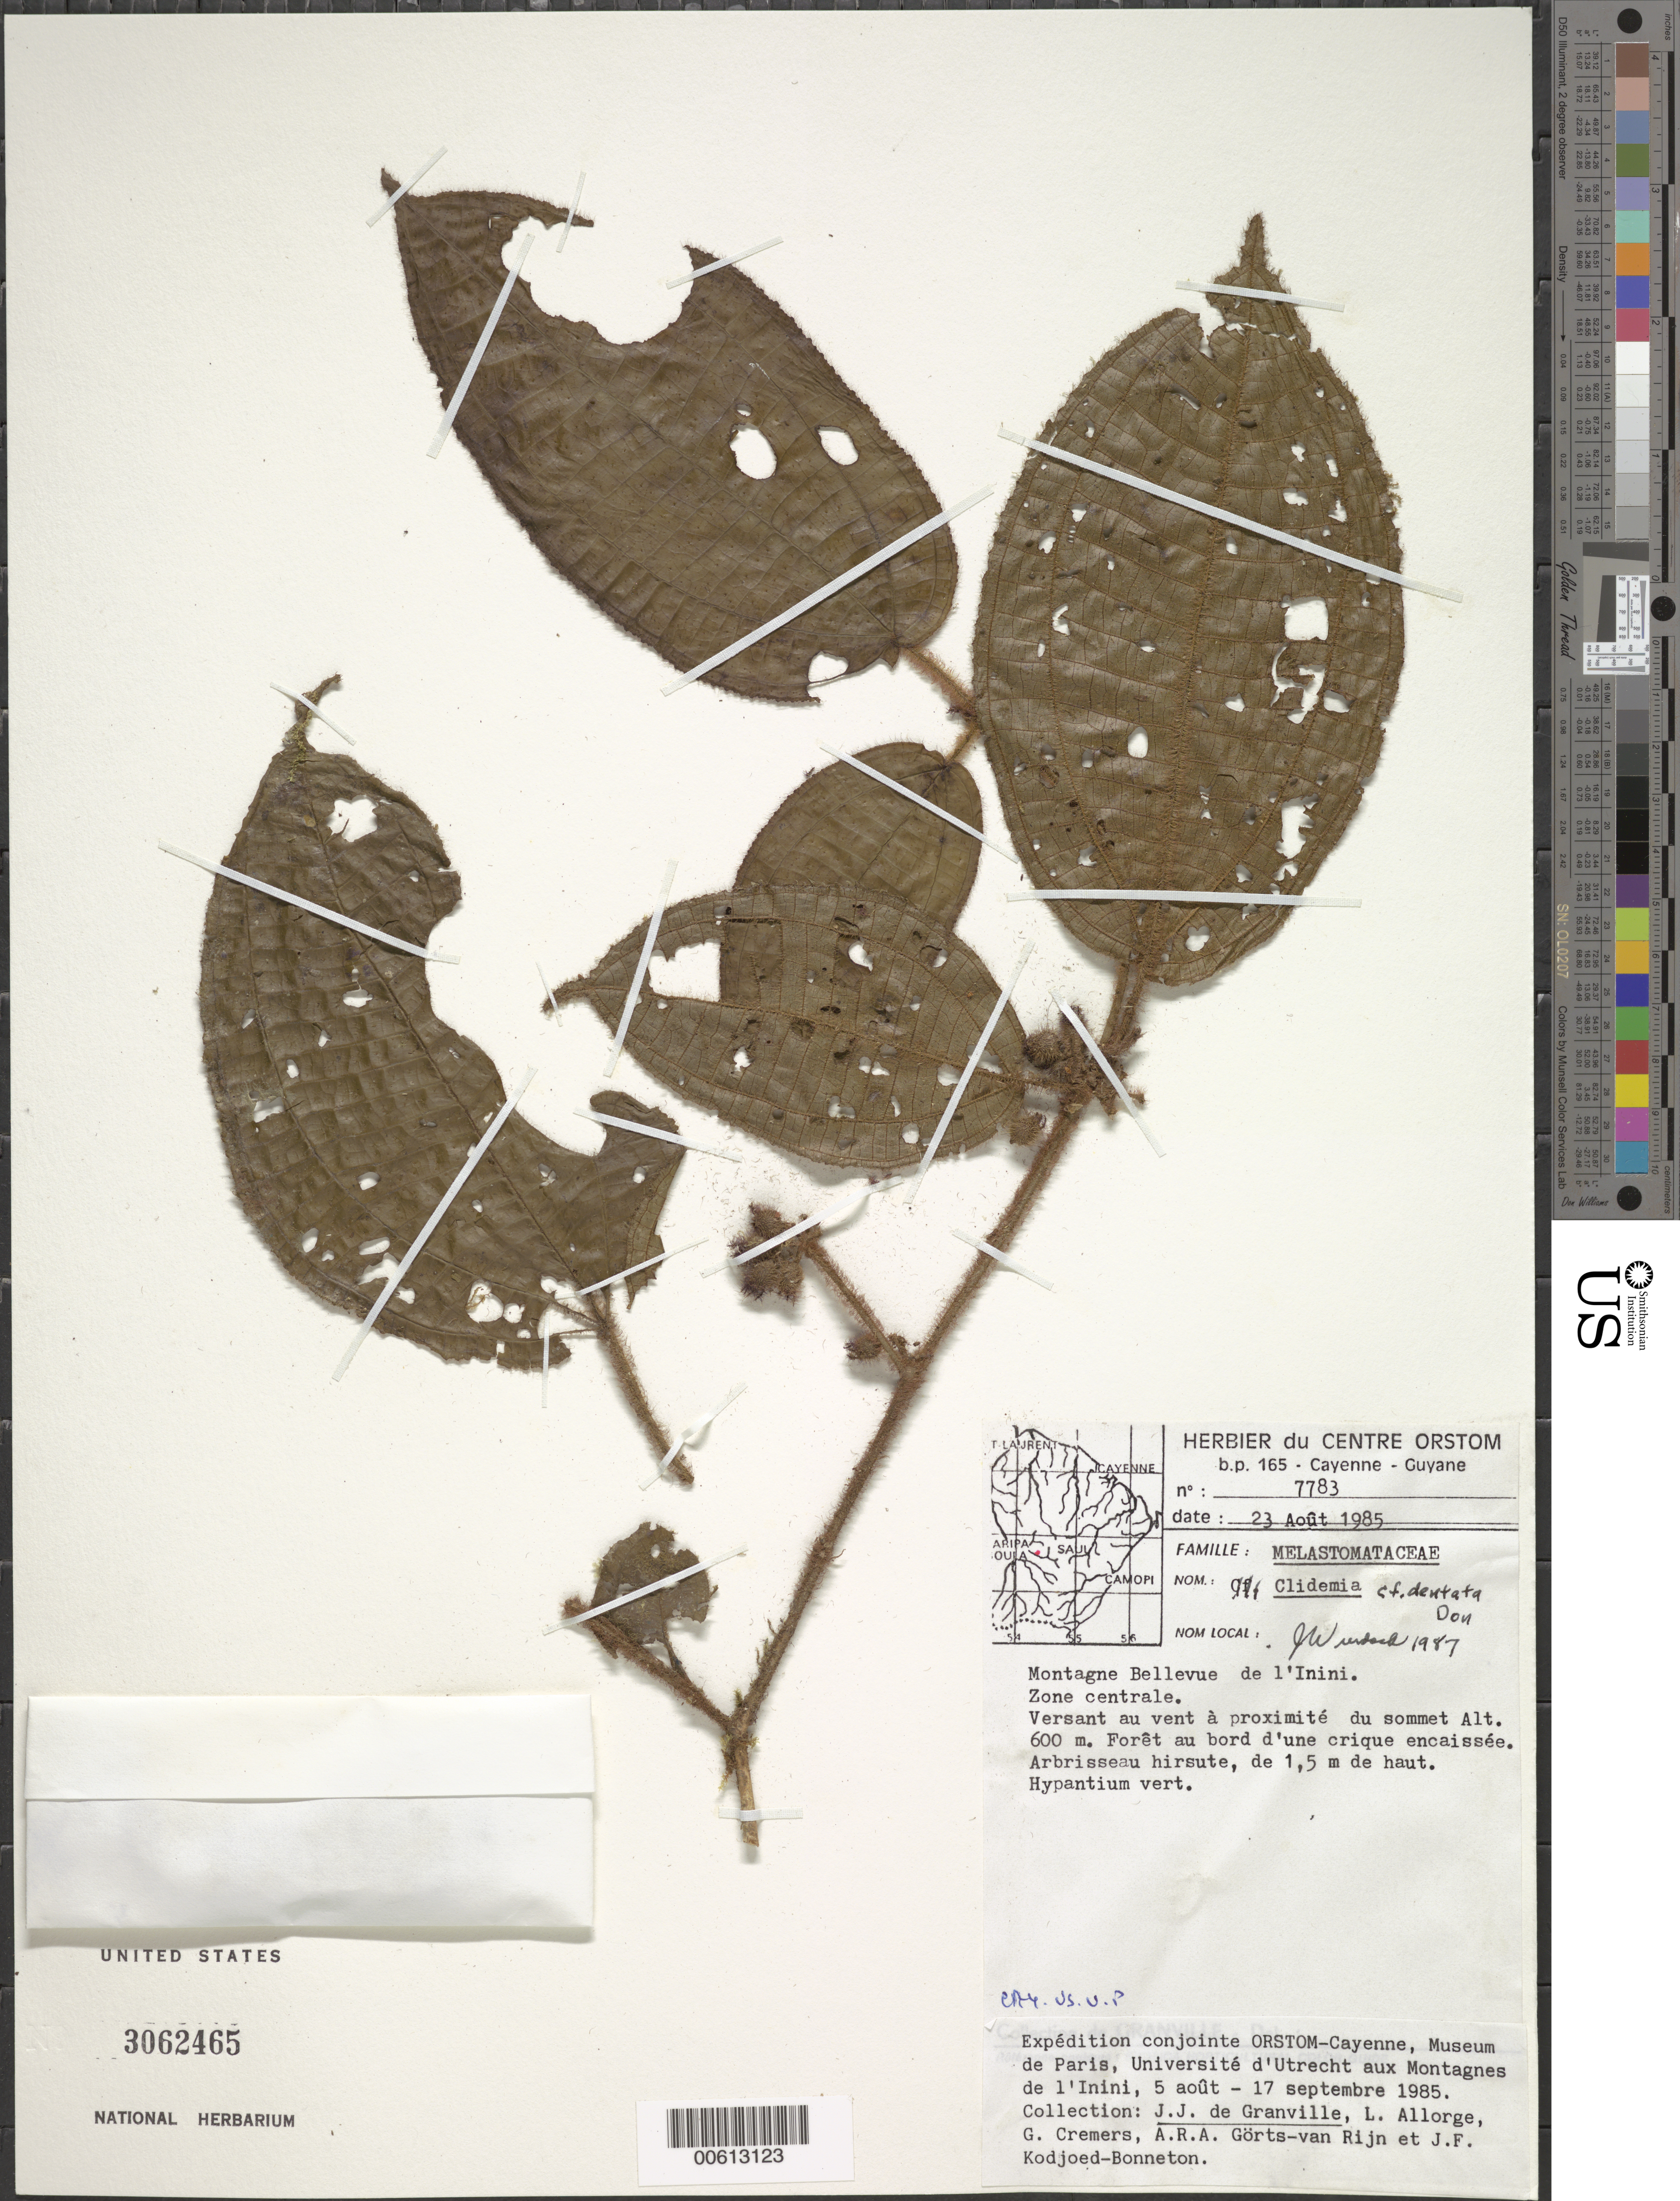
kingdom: Plantae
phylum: Tracheophyta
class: Magnoliopsida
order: Myrtales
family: Melastomataceae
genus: Clidemia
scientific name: Clidemia dentata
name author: D. Don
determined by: Wurdack, John J., (US), US (UNITED STATES)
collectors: J.-J. de Granville, L. Allorge, G. Cremers, A. .R. A. Görts-van Rijn & J. Kodjoed-Bonneton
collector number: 7783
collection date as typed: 23-Aug-85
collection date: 1985-08-23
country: French Guiana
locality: Montagnes Bellevue de l'Inini, zone centrale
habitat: Versant au vet a proximite du sommet. Foret au bord d'une crique encaissee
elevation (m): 600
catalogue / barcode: US 3062465